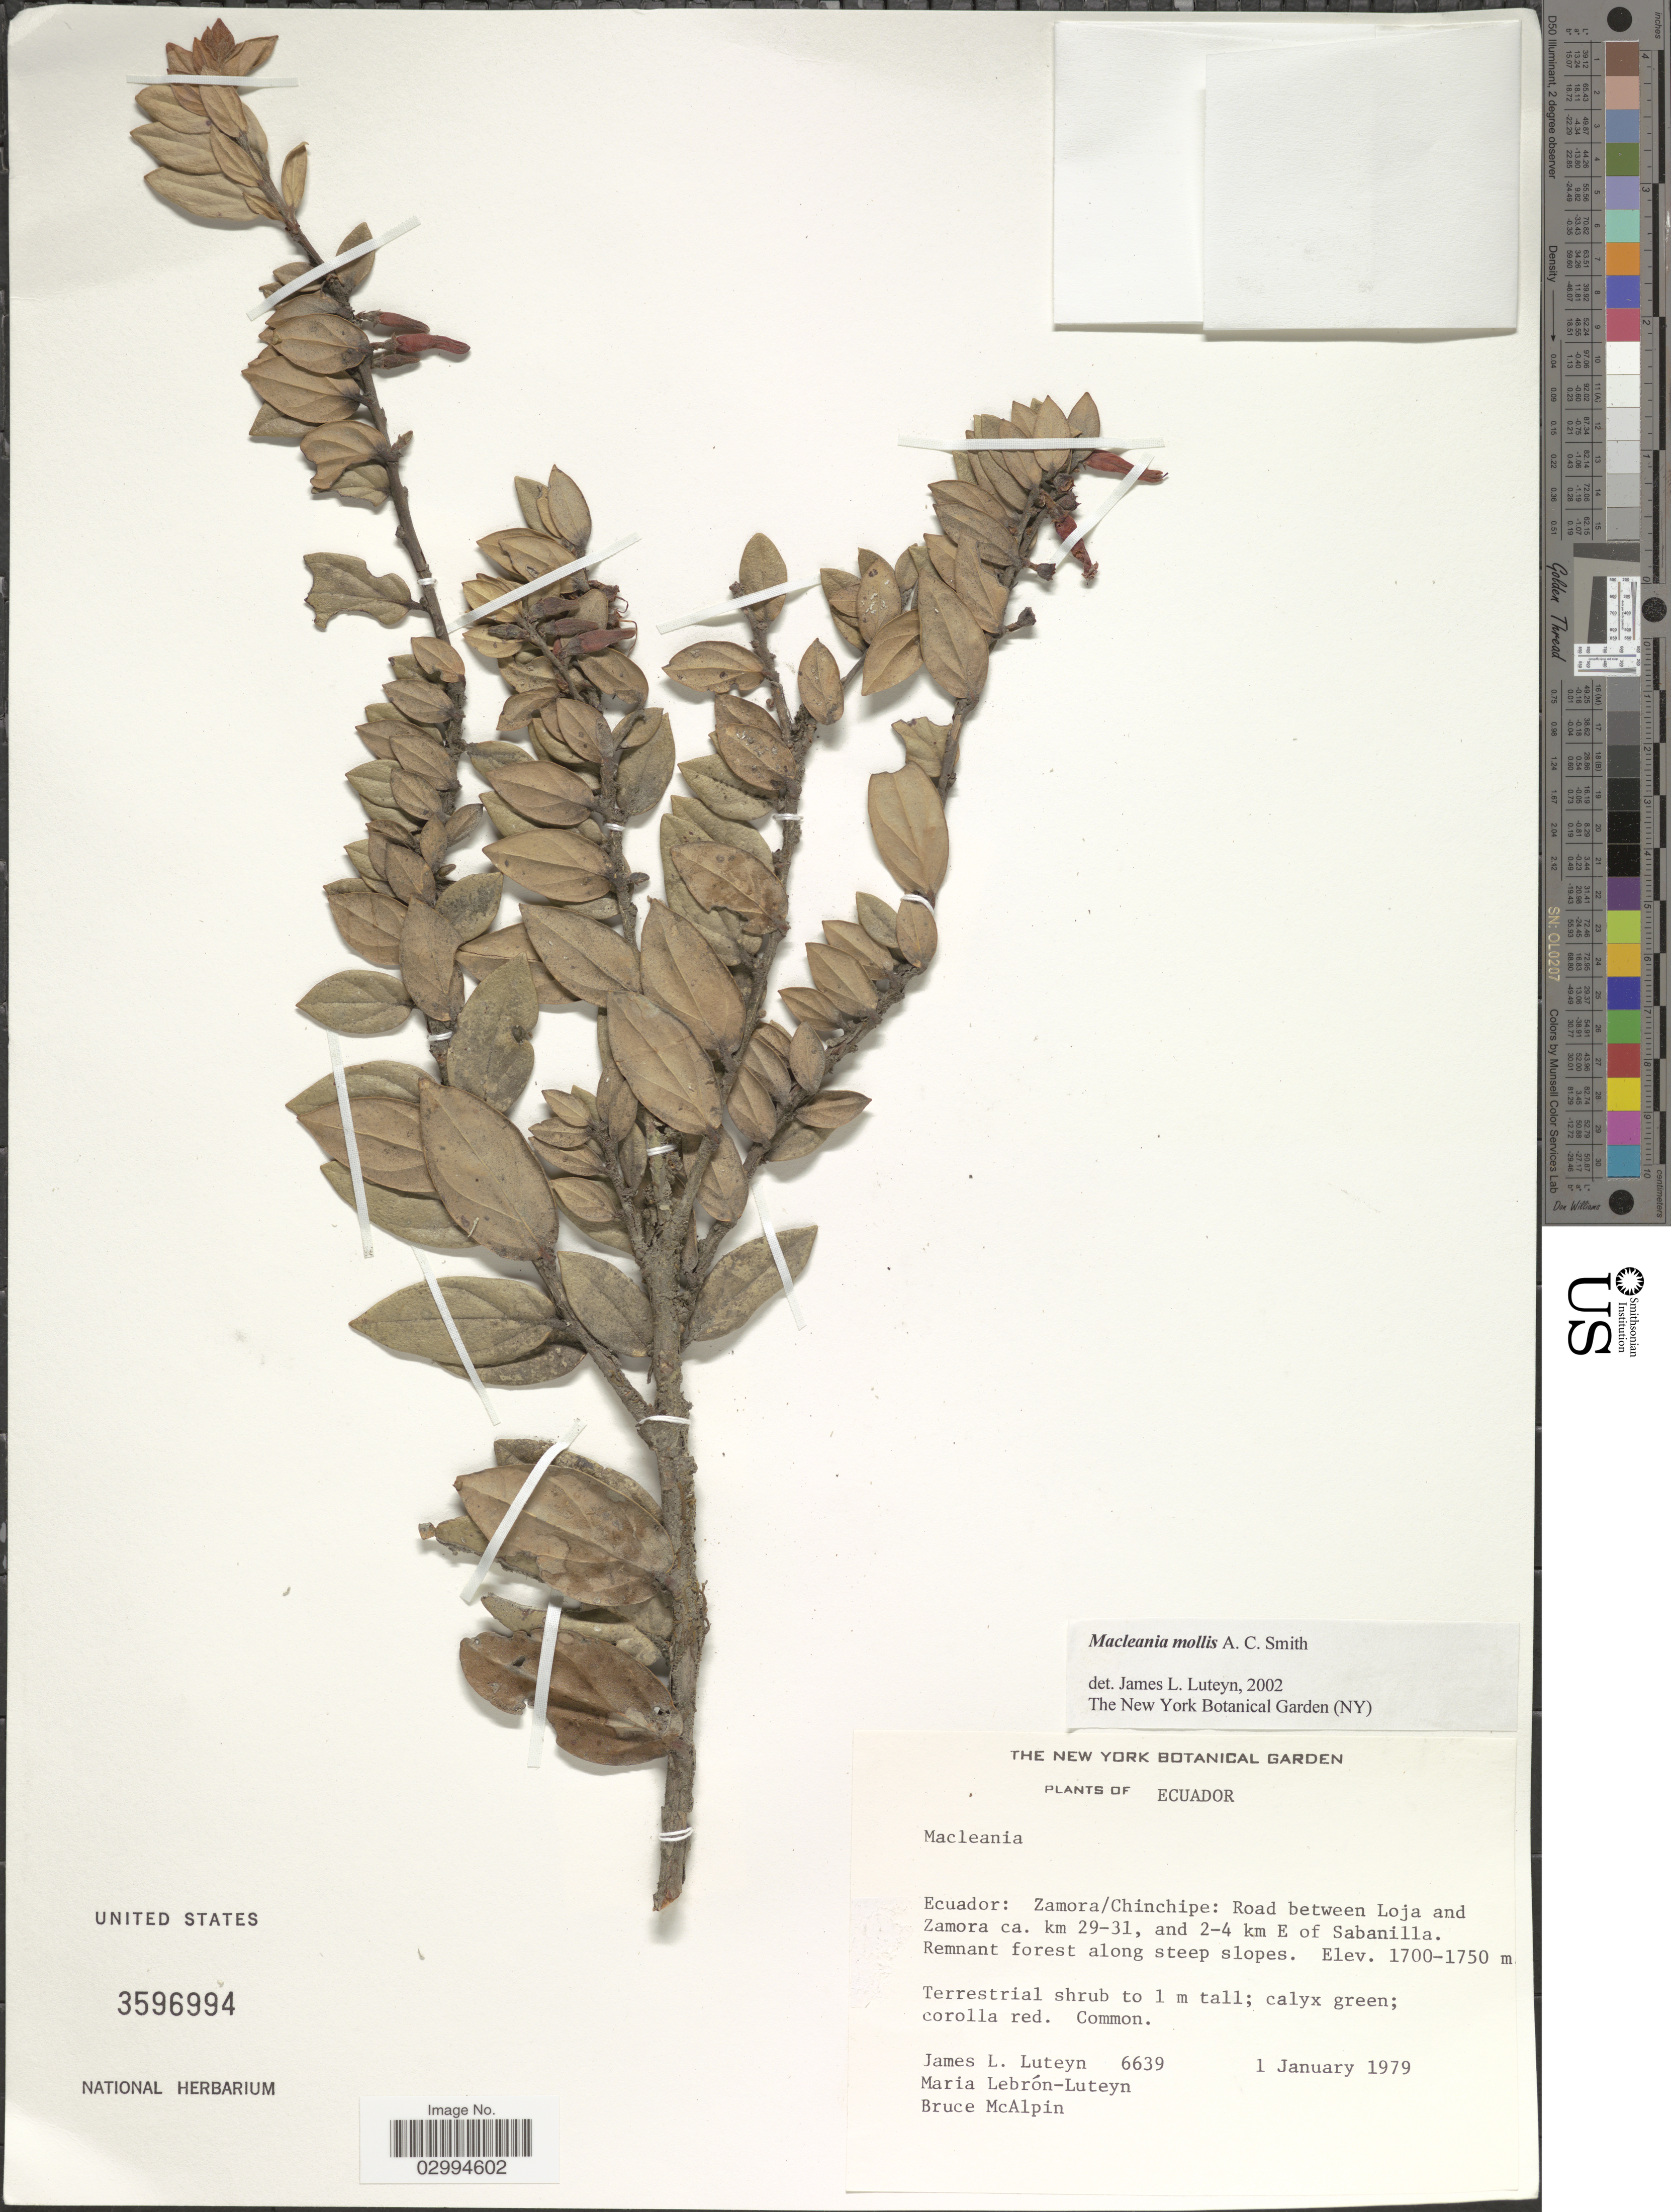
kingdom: Plantae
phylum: Tracheophyta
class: Magnoliopsida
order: Ericales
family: Ericaceae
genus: Macleania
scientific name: Macleania mollis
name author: A.C. Sm.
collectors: J. L. Luteyn, M. L. Lebrón-Luteyn & B. McAlpin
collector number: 6639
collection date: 1979-01-01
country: Ecuador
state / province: Zamora-Chinchipe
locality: Road between Loja and Zamora ca. km 29-31, and 2-4 km E of Sabanilla.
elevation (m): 1700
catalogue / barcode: US 3596994